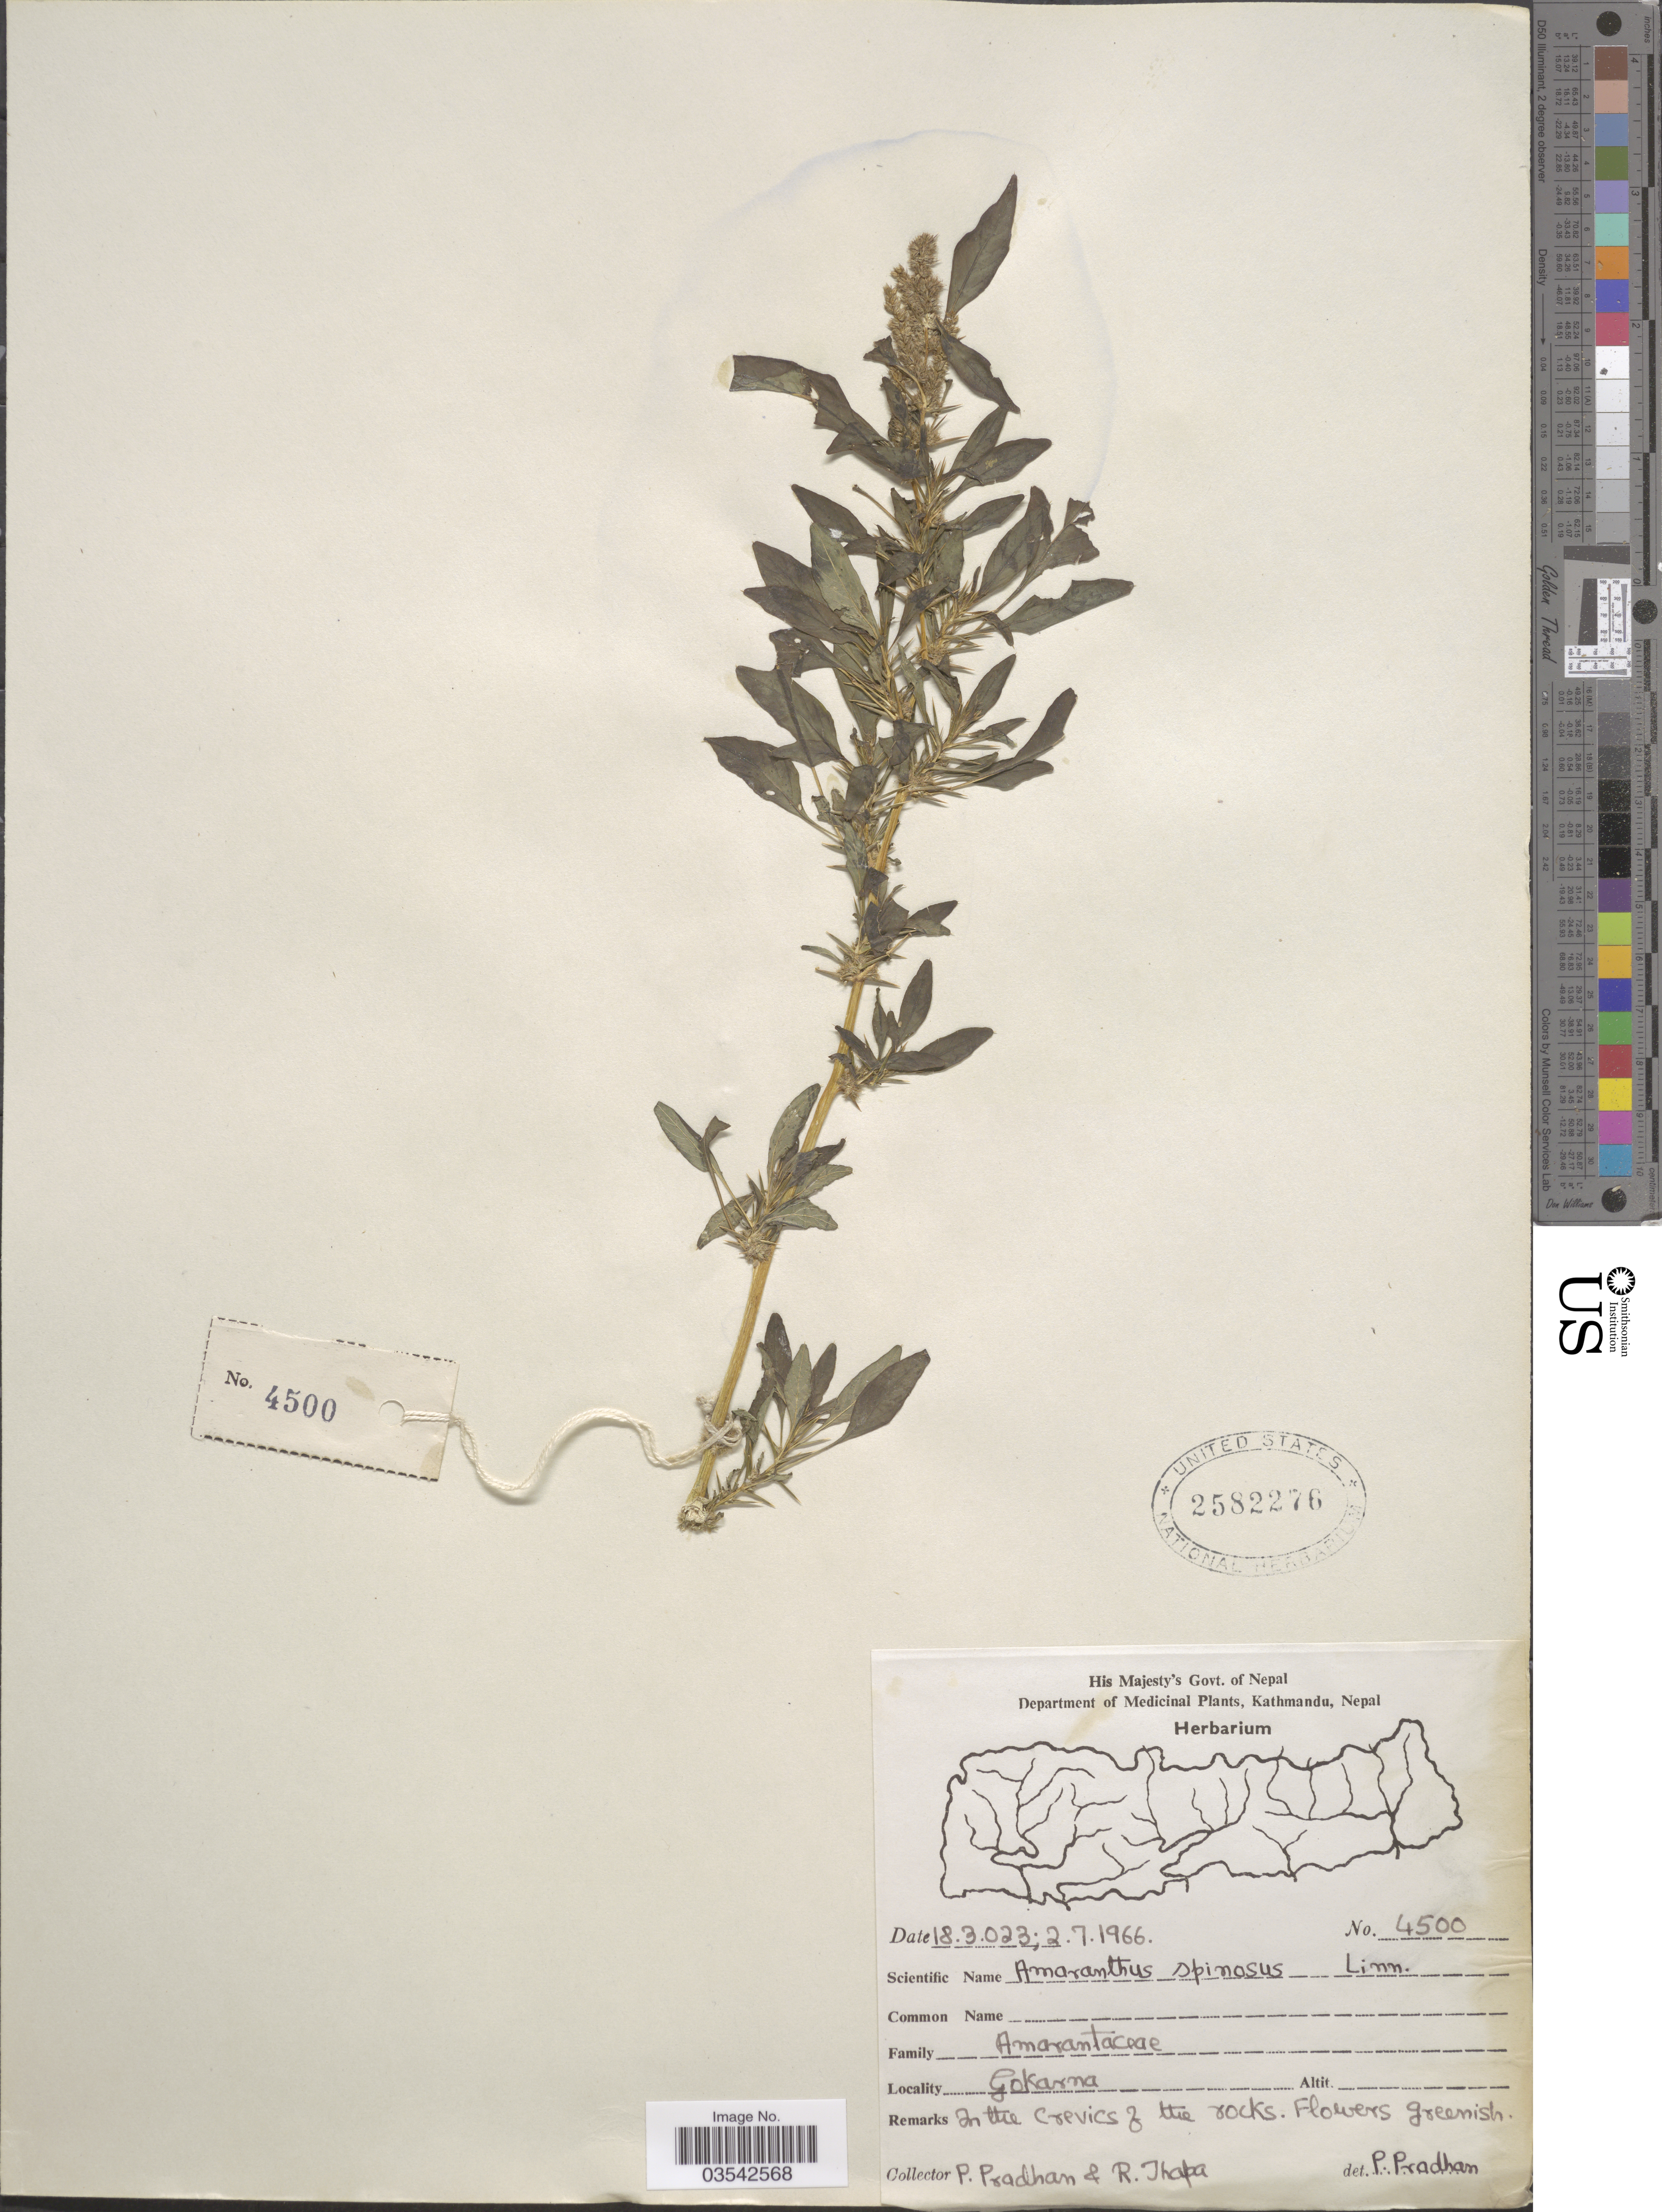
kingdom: Plantae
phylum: Tracheophyta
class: Magnoliopsida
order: Caryophyllales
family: Amaranthaceae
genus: Amaranthus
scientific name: Amaranthus spinosus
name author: L.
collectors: P. Pradhan & R. Thapa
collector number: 4500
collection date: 1966-07-02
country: Nepal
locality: Gokarna.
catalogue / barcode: US 2582276